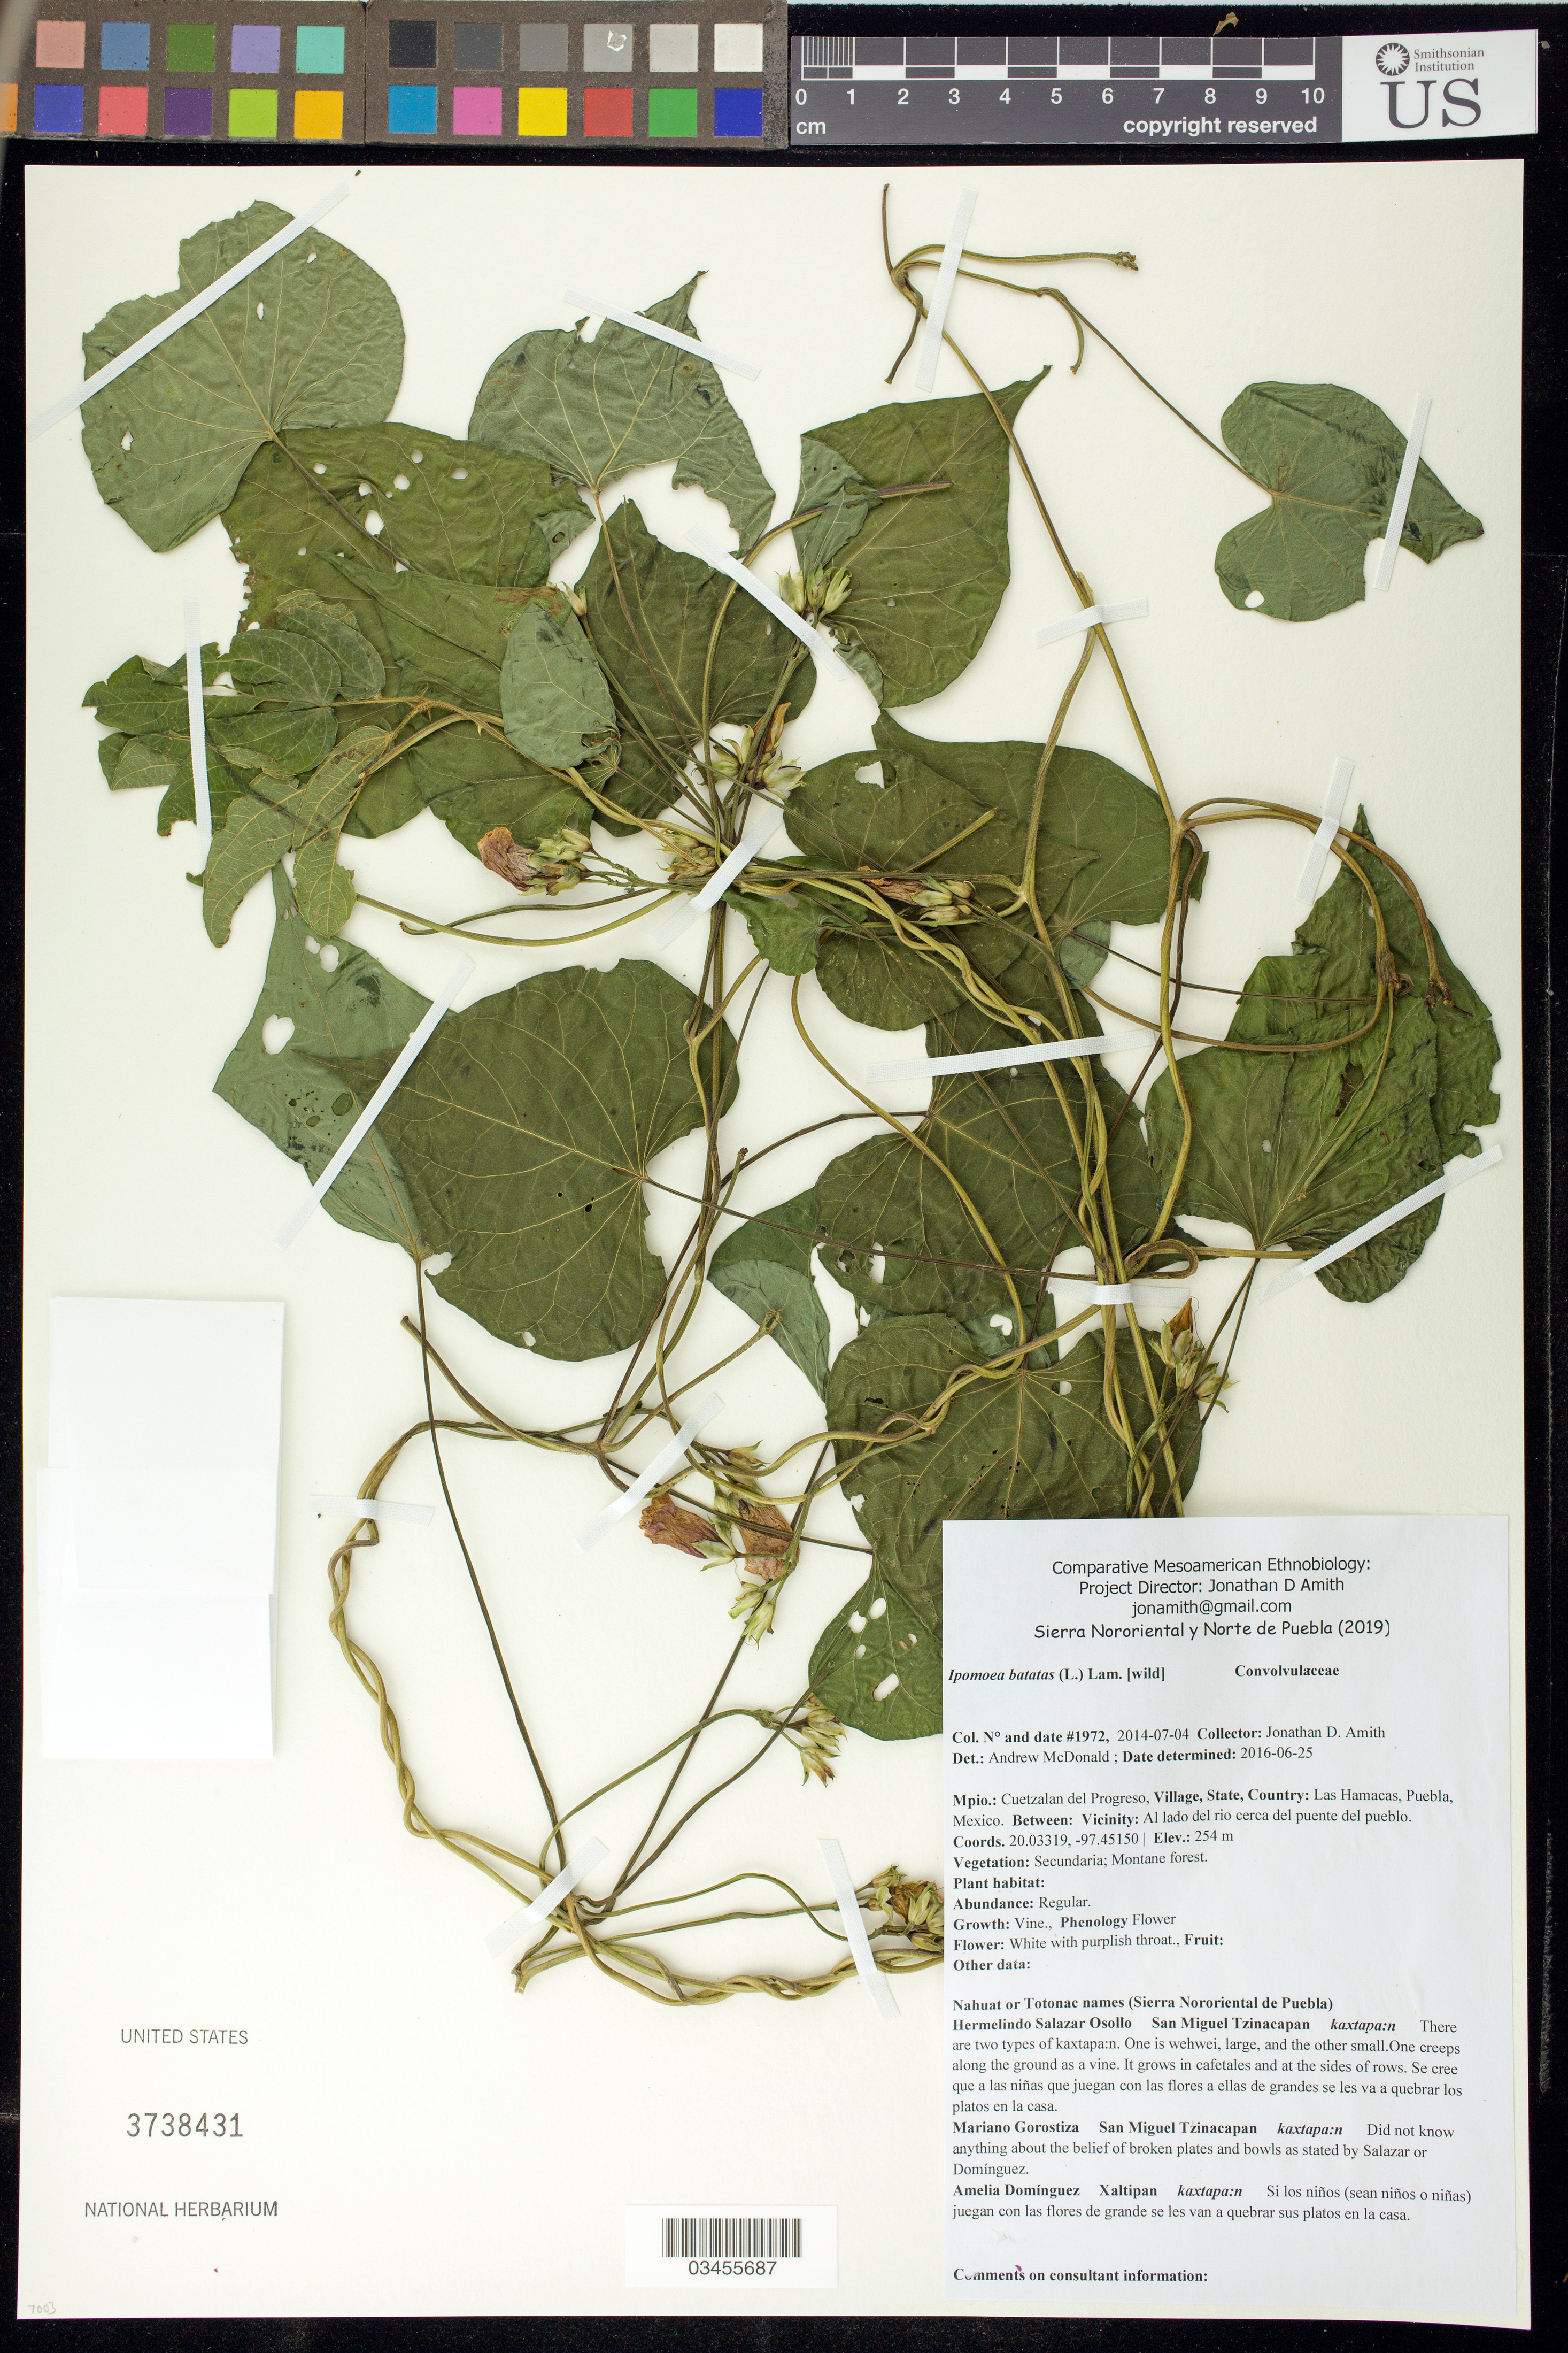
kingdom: Plantae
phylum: Tracheophyta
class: Magnoliopsida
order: Solanales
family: Convolvulaceae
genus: Ipomoea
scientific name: Ipomoea batatas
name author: (L.) Lam.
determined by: McDonald, A.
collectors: J. D. Amith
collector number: JDA_01972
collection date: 2014-07-04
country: México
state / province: Puebla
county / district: Cuetzalan del Progreso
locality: PUEBLO: Las Hamacas; LOCALIDAD EXACTA: Al lado del río cerca del puente del pueblo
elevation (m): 254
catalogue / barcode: US 3738431